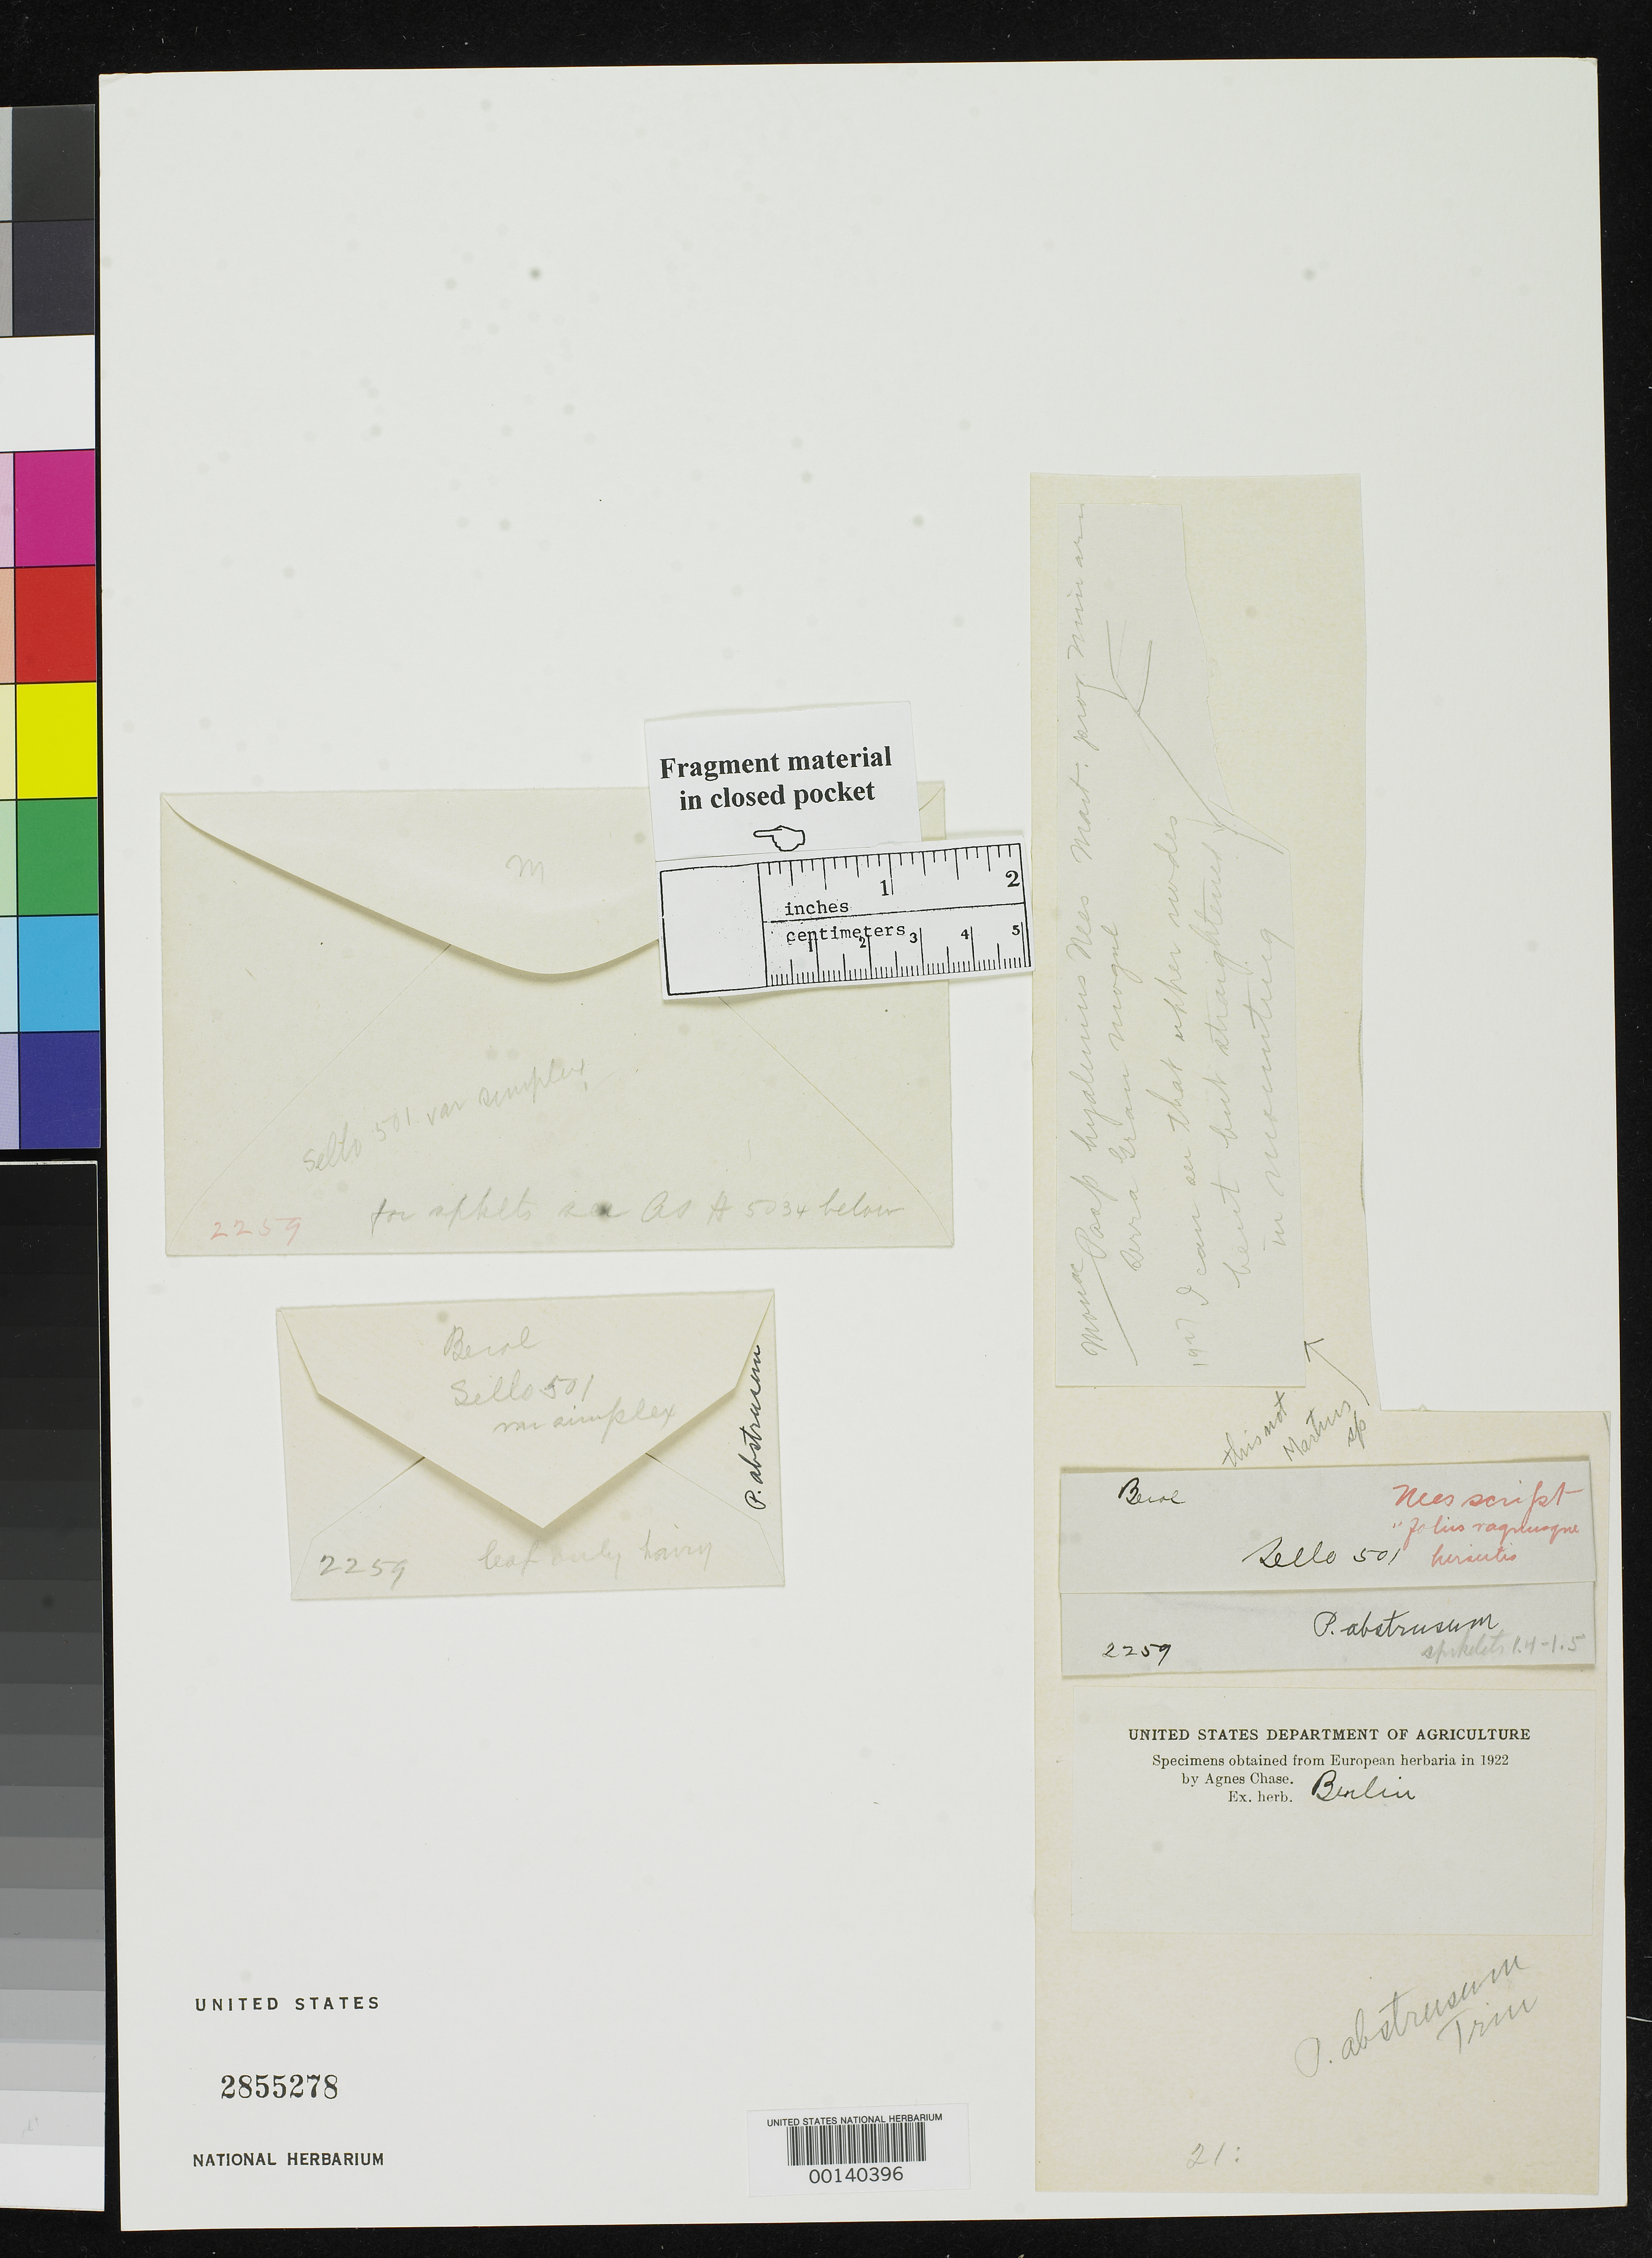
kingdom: Plantae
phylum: Tracheophyta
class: Liliopsida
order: Poales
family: Poaceae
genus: Paspalum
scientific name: Paspalum abstrusum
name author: Trin.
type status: Type Fragment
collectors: F. Sellow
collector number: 501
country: Brazil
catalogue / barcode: US 2855278